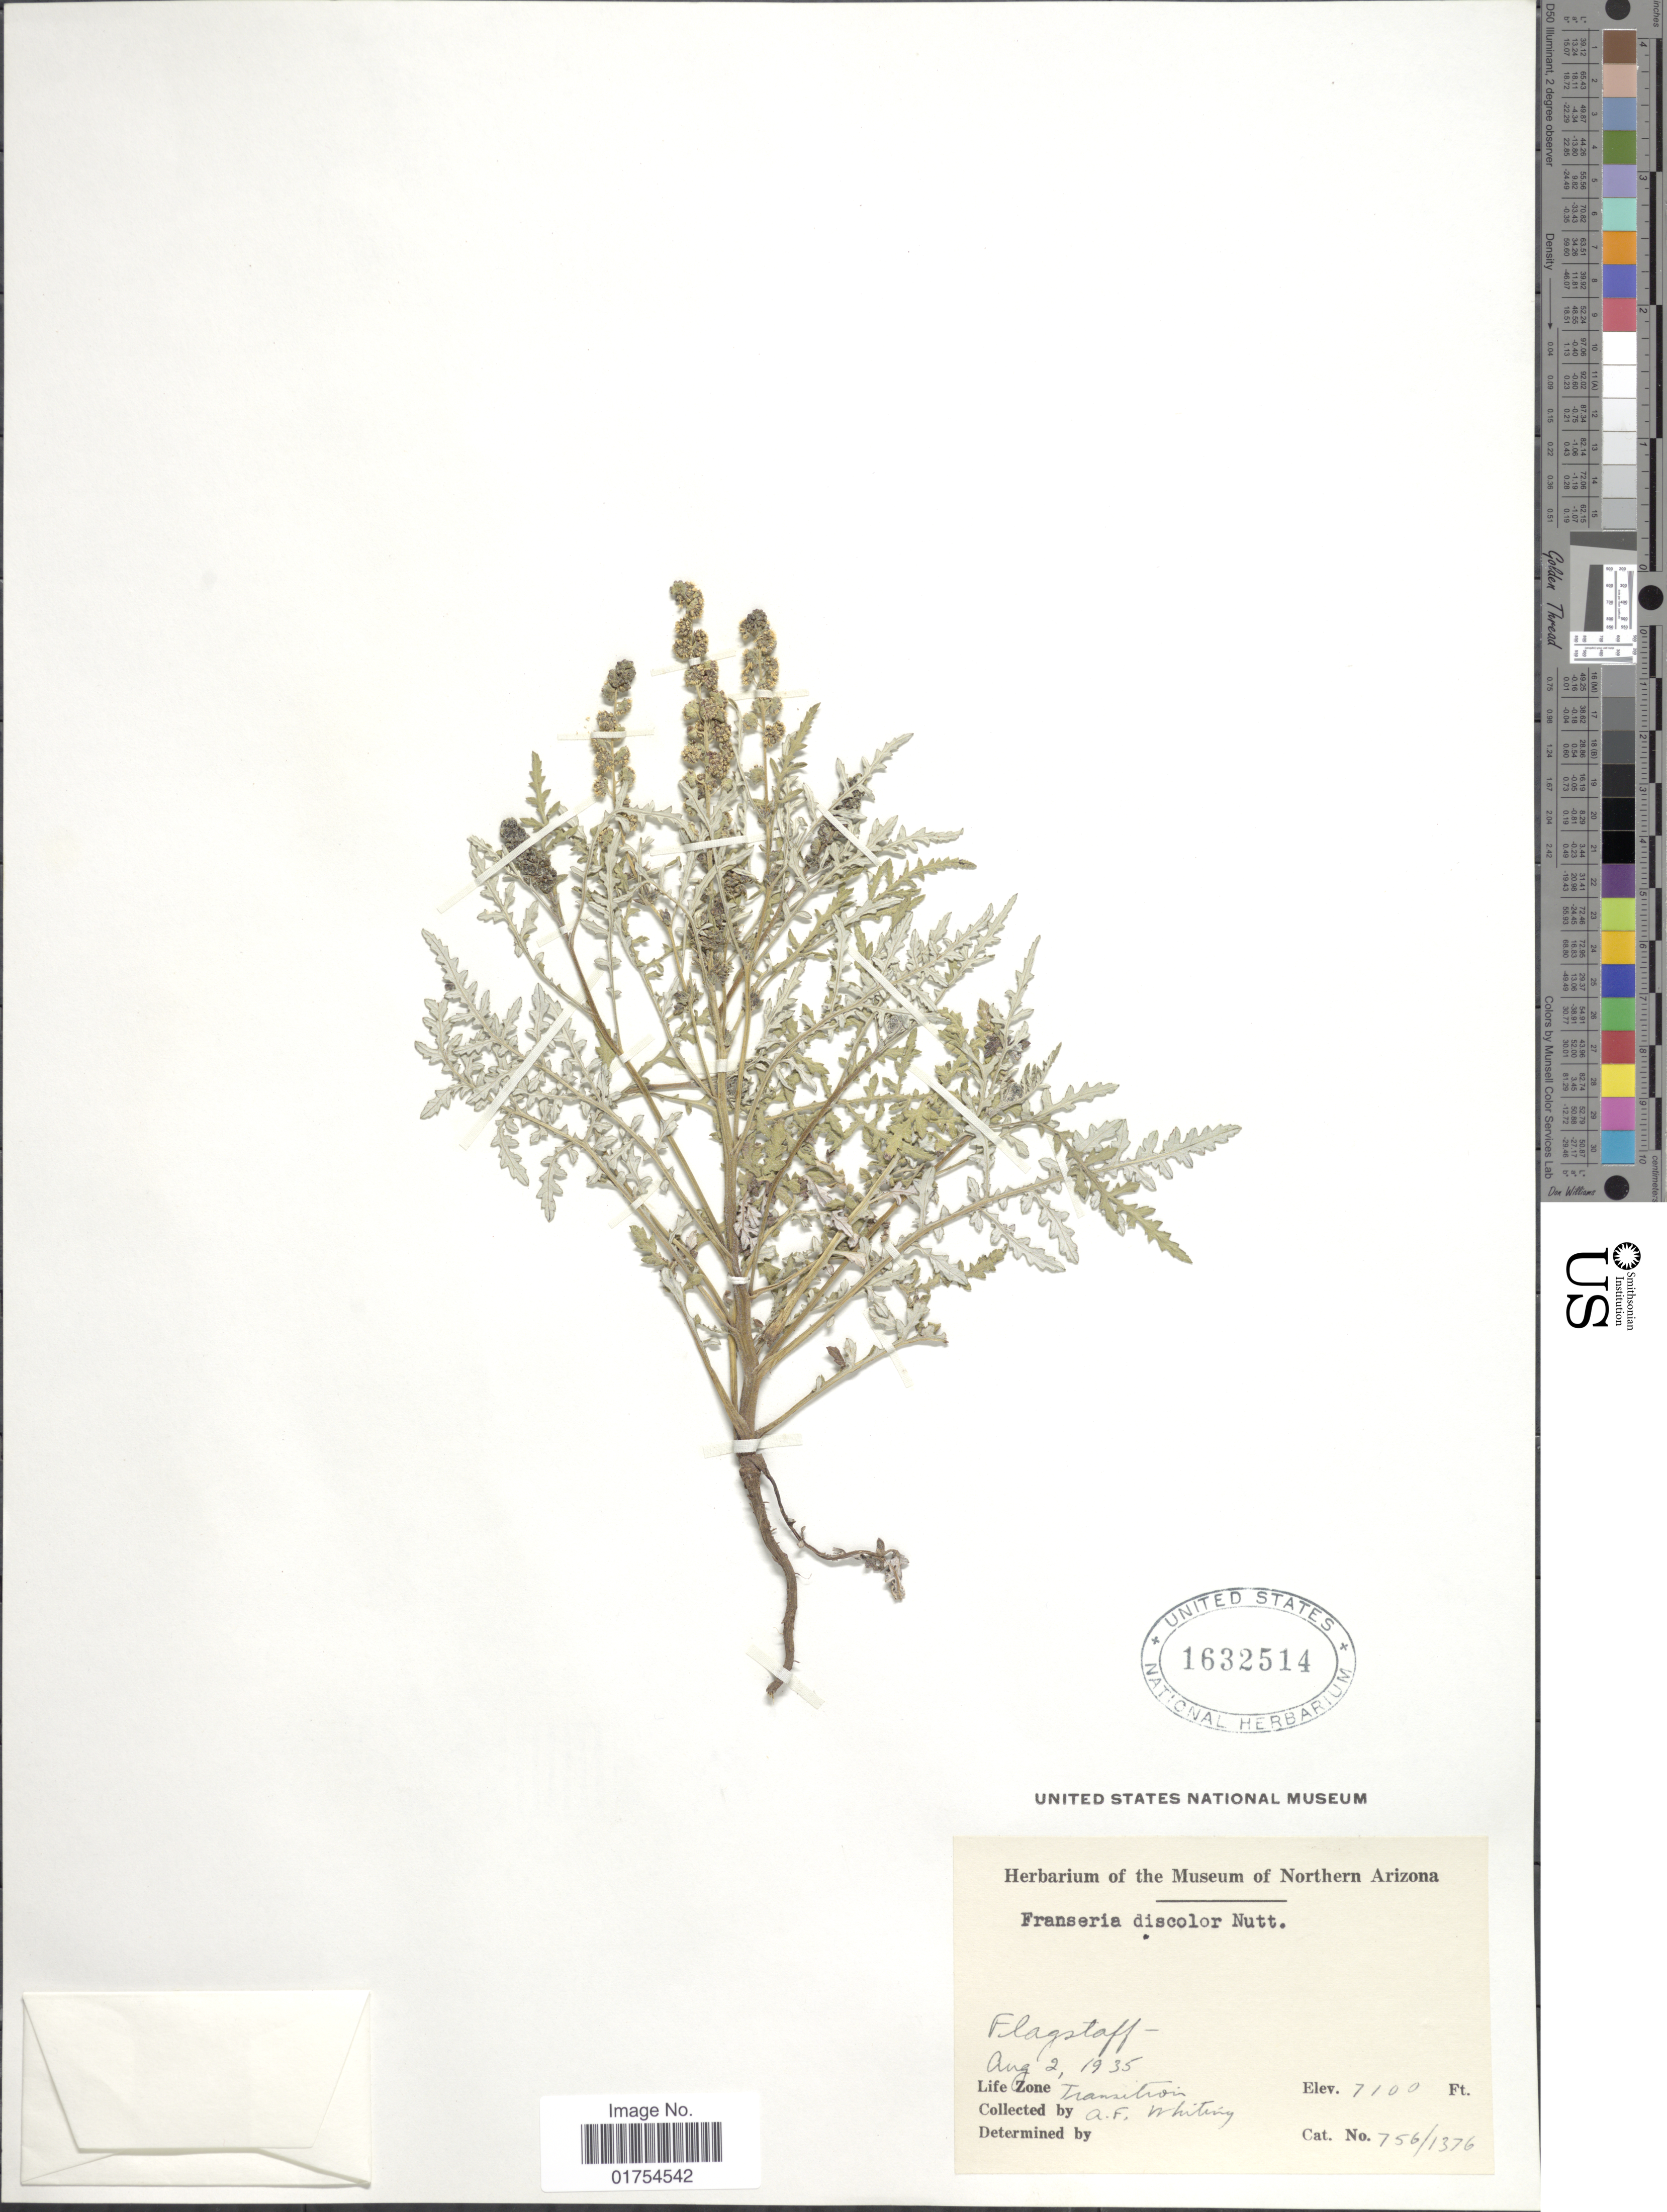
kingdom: Plantae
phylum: Tracheophyta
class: Magnoliopsida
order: Asterales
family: Asteraceae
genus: Franseria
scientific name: Franseria discolor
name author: Nutt.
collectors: A. F. Whiting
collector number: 756/1376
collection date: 1935-08-02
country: United States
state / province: Arizona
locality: Flagstaff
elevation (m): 2164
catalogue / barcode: US 1632514